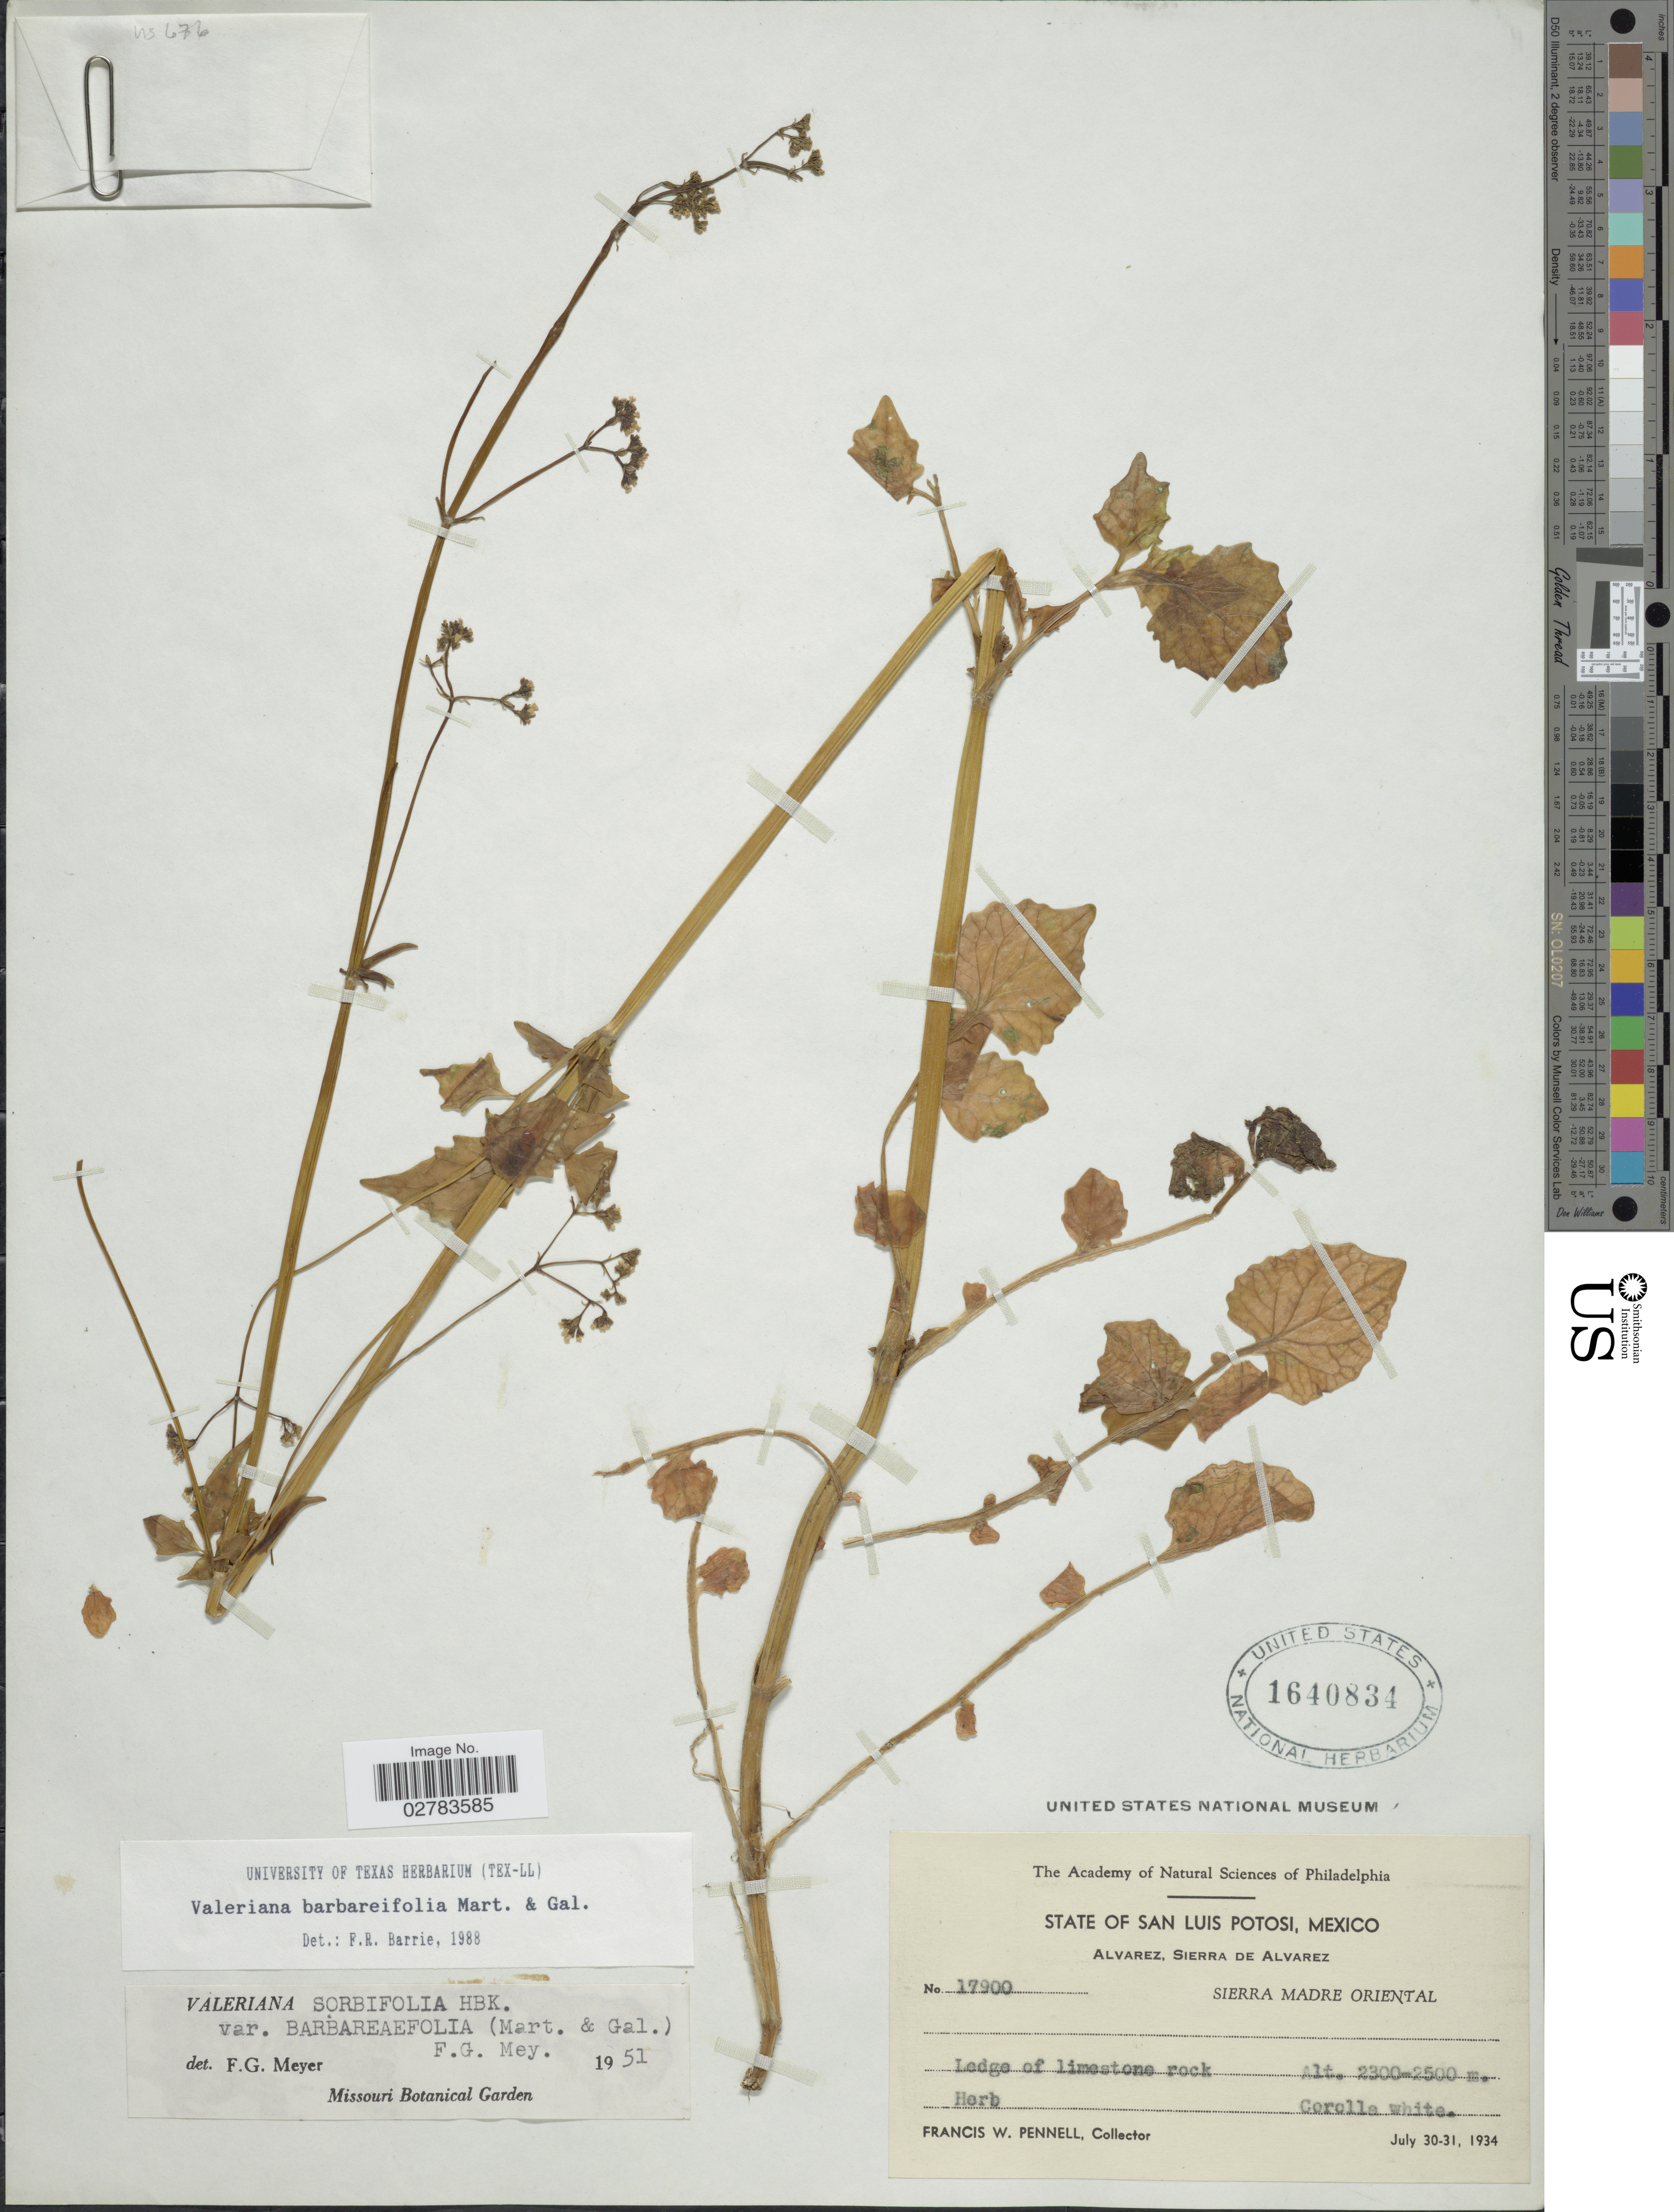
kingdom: Plantae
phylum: Tracheophyta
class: Magnoliopsida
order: Dipsacales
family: Caprifoliaceae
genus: Valeriana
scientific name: Valeriana barbareifolia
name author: M. Martens & Galeotti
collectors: F. W. Pennell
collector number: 17900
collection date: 1934-07-30/1934-07-31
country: Mexico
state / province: San Luis Potosí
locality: Alvarez, Sierra de Alvarez, Sierra Madre Oriental.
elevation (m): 2300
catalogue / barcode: US 1640834